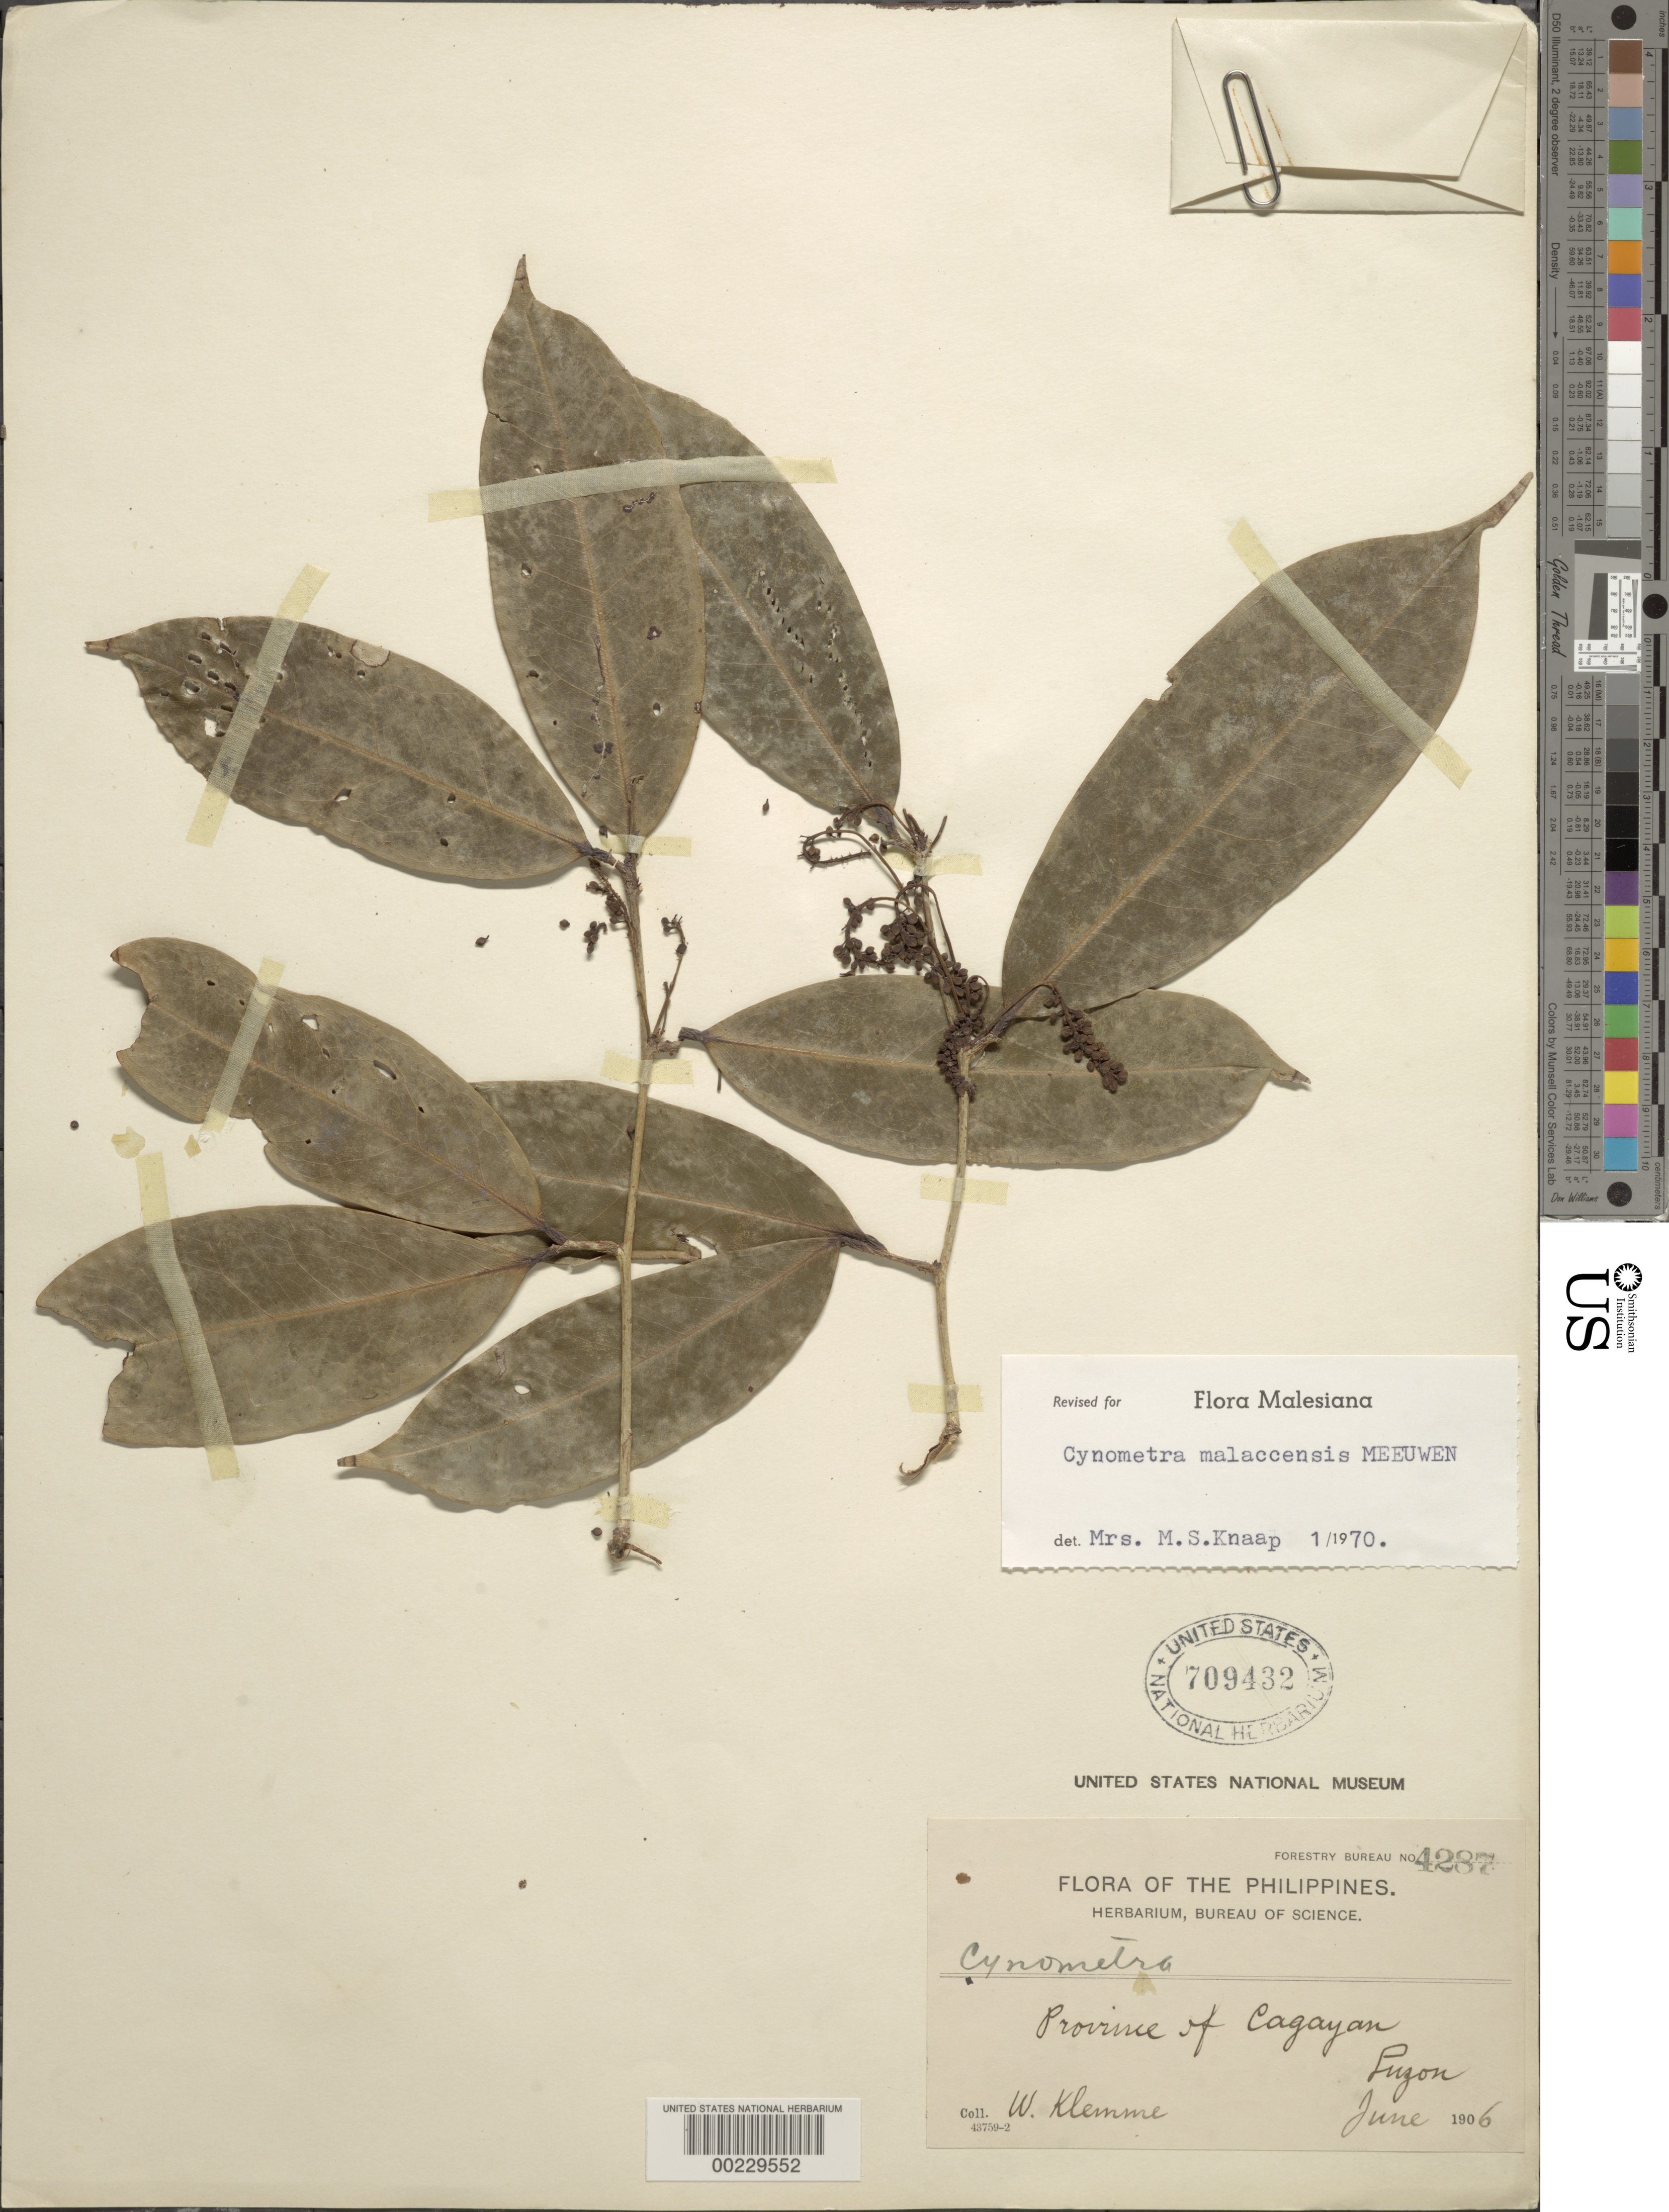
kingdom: Plantae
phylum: Tracheophyta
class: Magnoliopsida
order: Fabales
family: Fabaceae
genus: Cynometra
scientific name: Cynometra malaccensis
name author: Meeuwen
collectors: W. Klemme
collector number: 4287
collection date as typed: Jun 1906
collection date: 1906-06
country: Philippines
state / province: Cagayan Valley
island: Luzon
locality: Cagayan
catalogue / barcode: US 709432